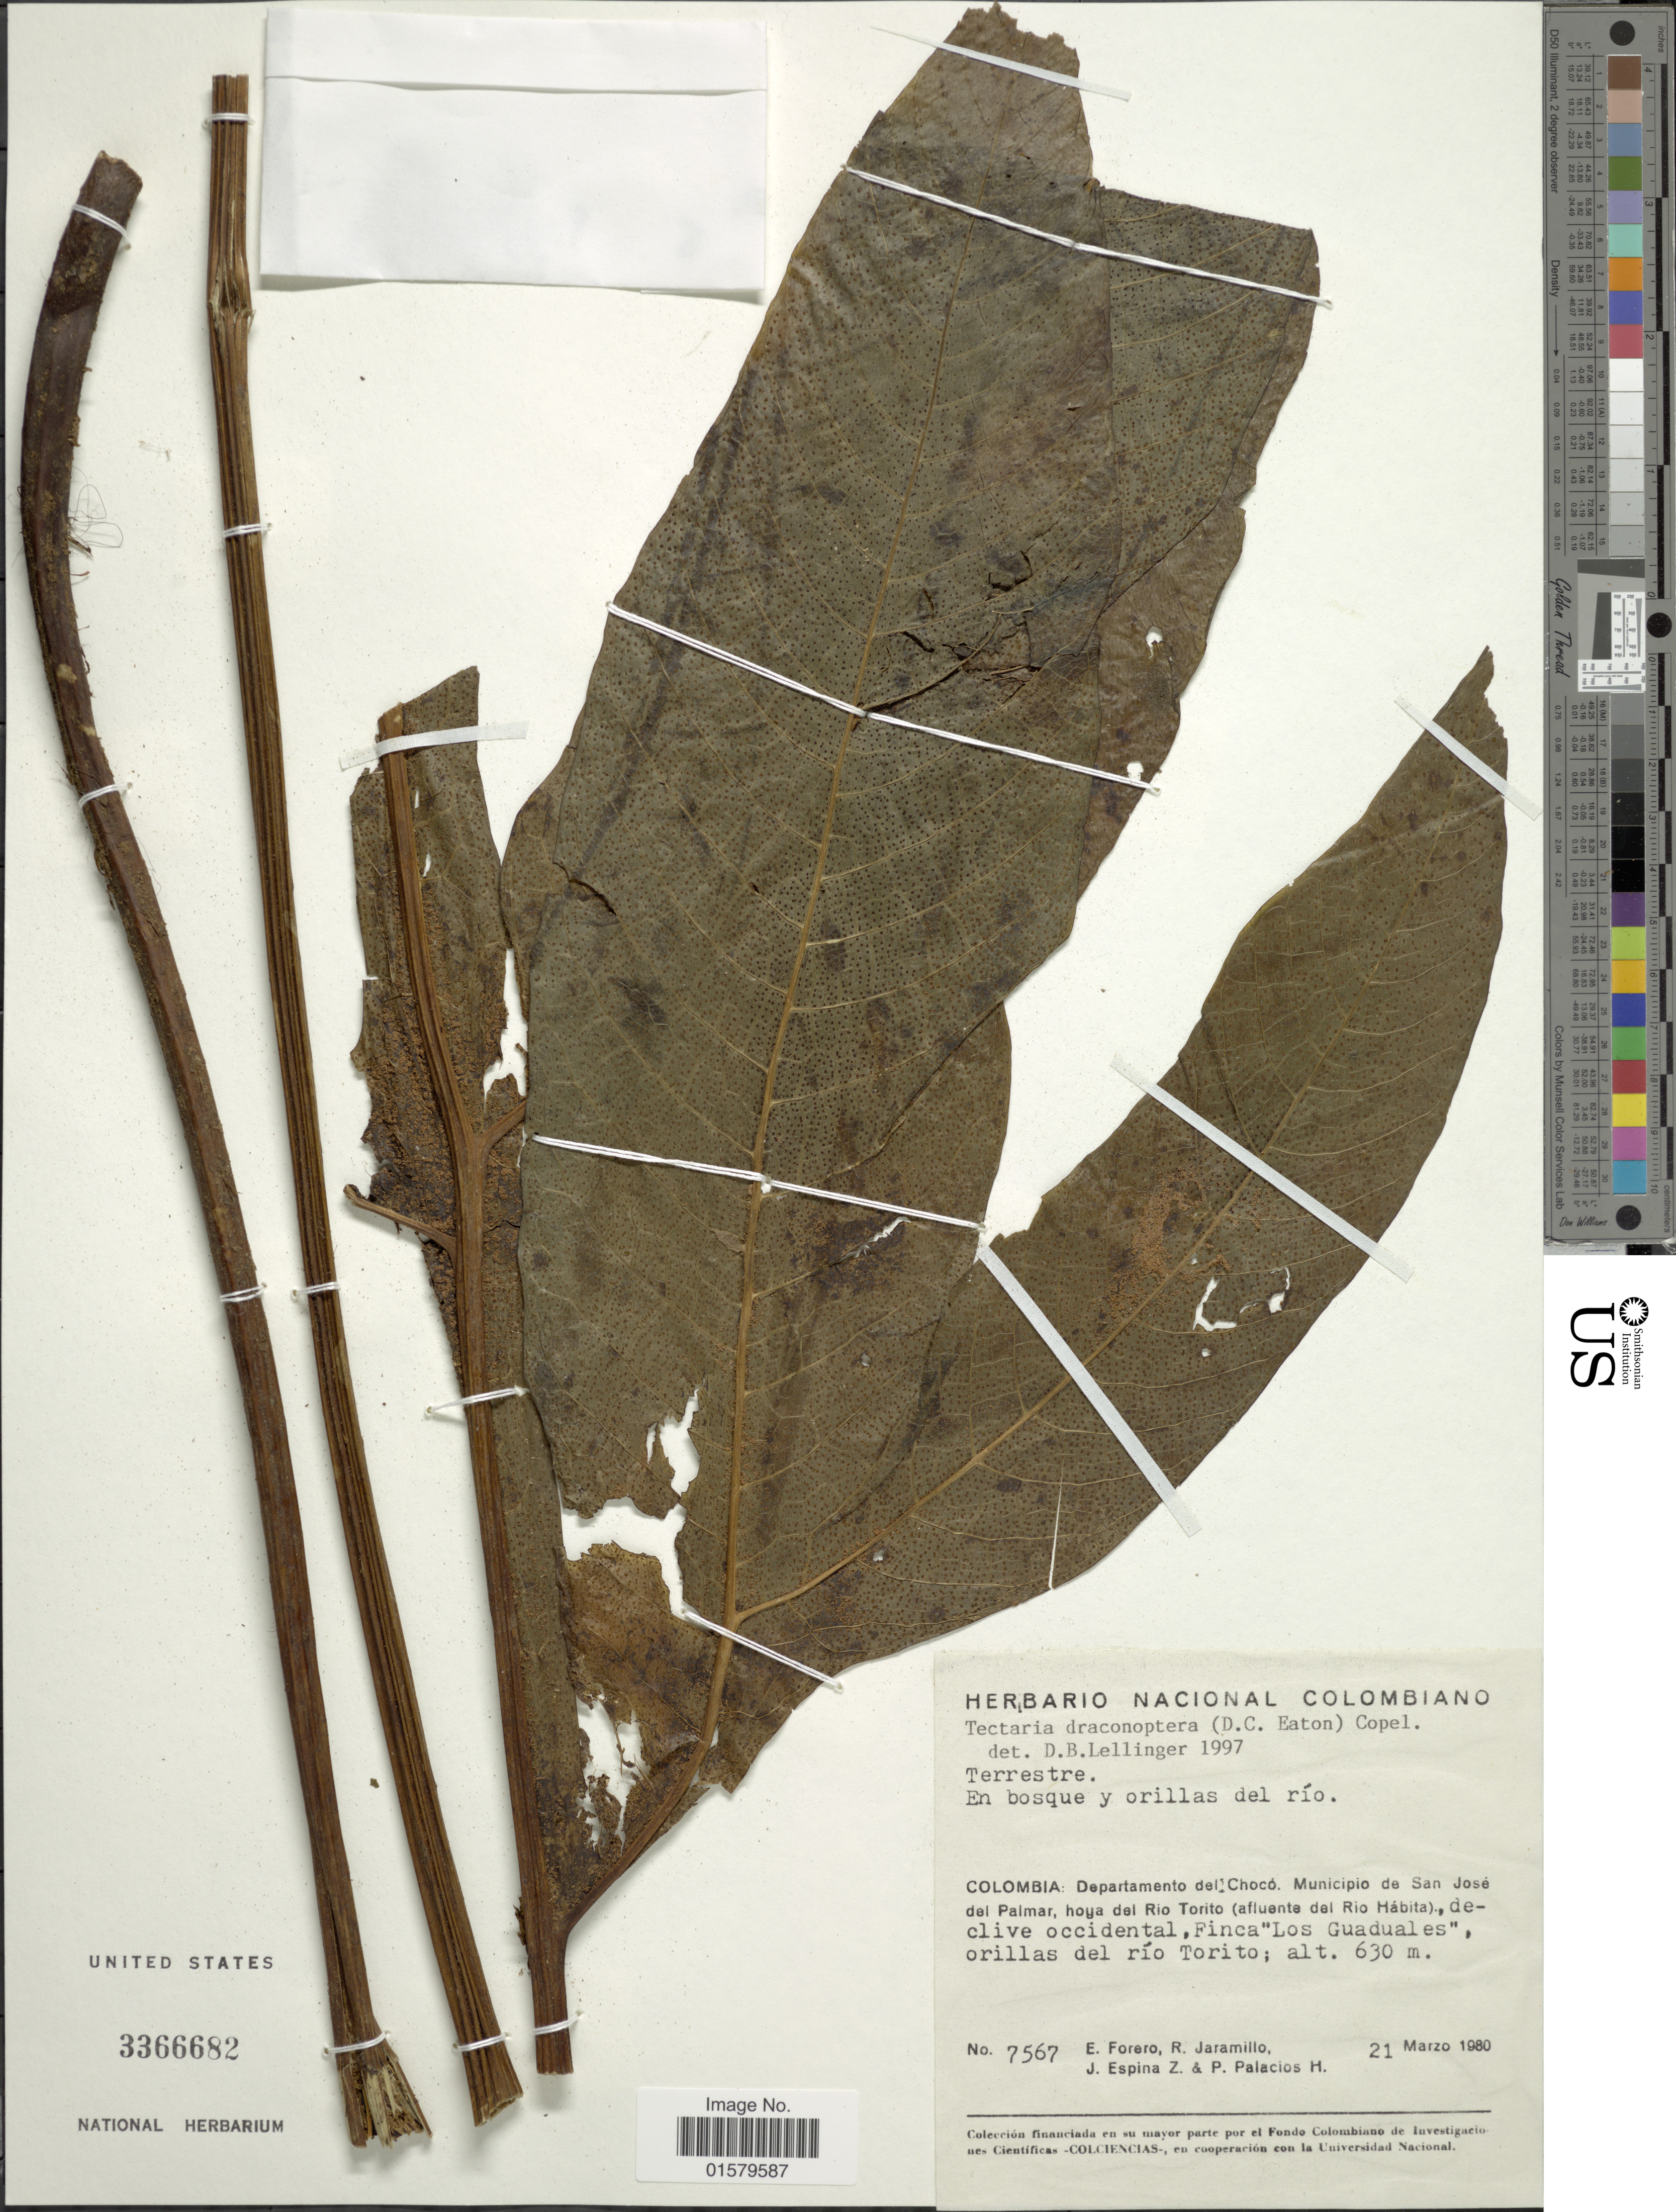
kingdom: Plantae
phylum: Tracheophyta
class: Polypodiopsida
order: Polypodiales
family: Tectariaceae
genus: Tectaria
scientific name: Tectaria draconoptera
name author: (D.C. Eaton) Copel.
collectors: E. Forero, R. Jaramillo M., J. Espina Z. & P. Palacios H.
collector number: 7567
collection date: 1980-03-21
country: Colombia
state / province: Chocó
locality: Muncipio de San Jose del Palmar, hoya del Rio Torito (afluente del Rio Habita), de clive occidental, Finca "Los Guaduales", orillas del rio Torito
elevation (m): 630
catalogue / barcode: US 336682